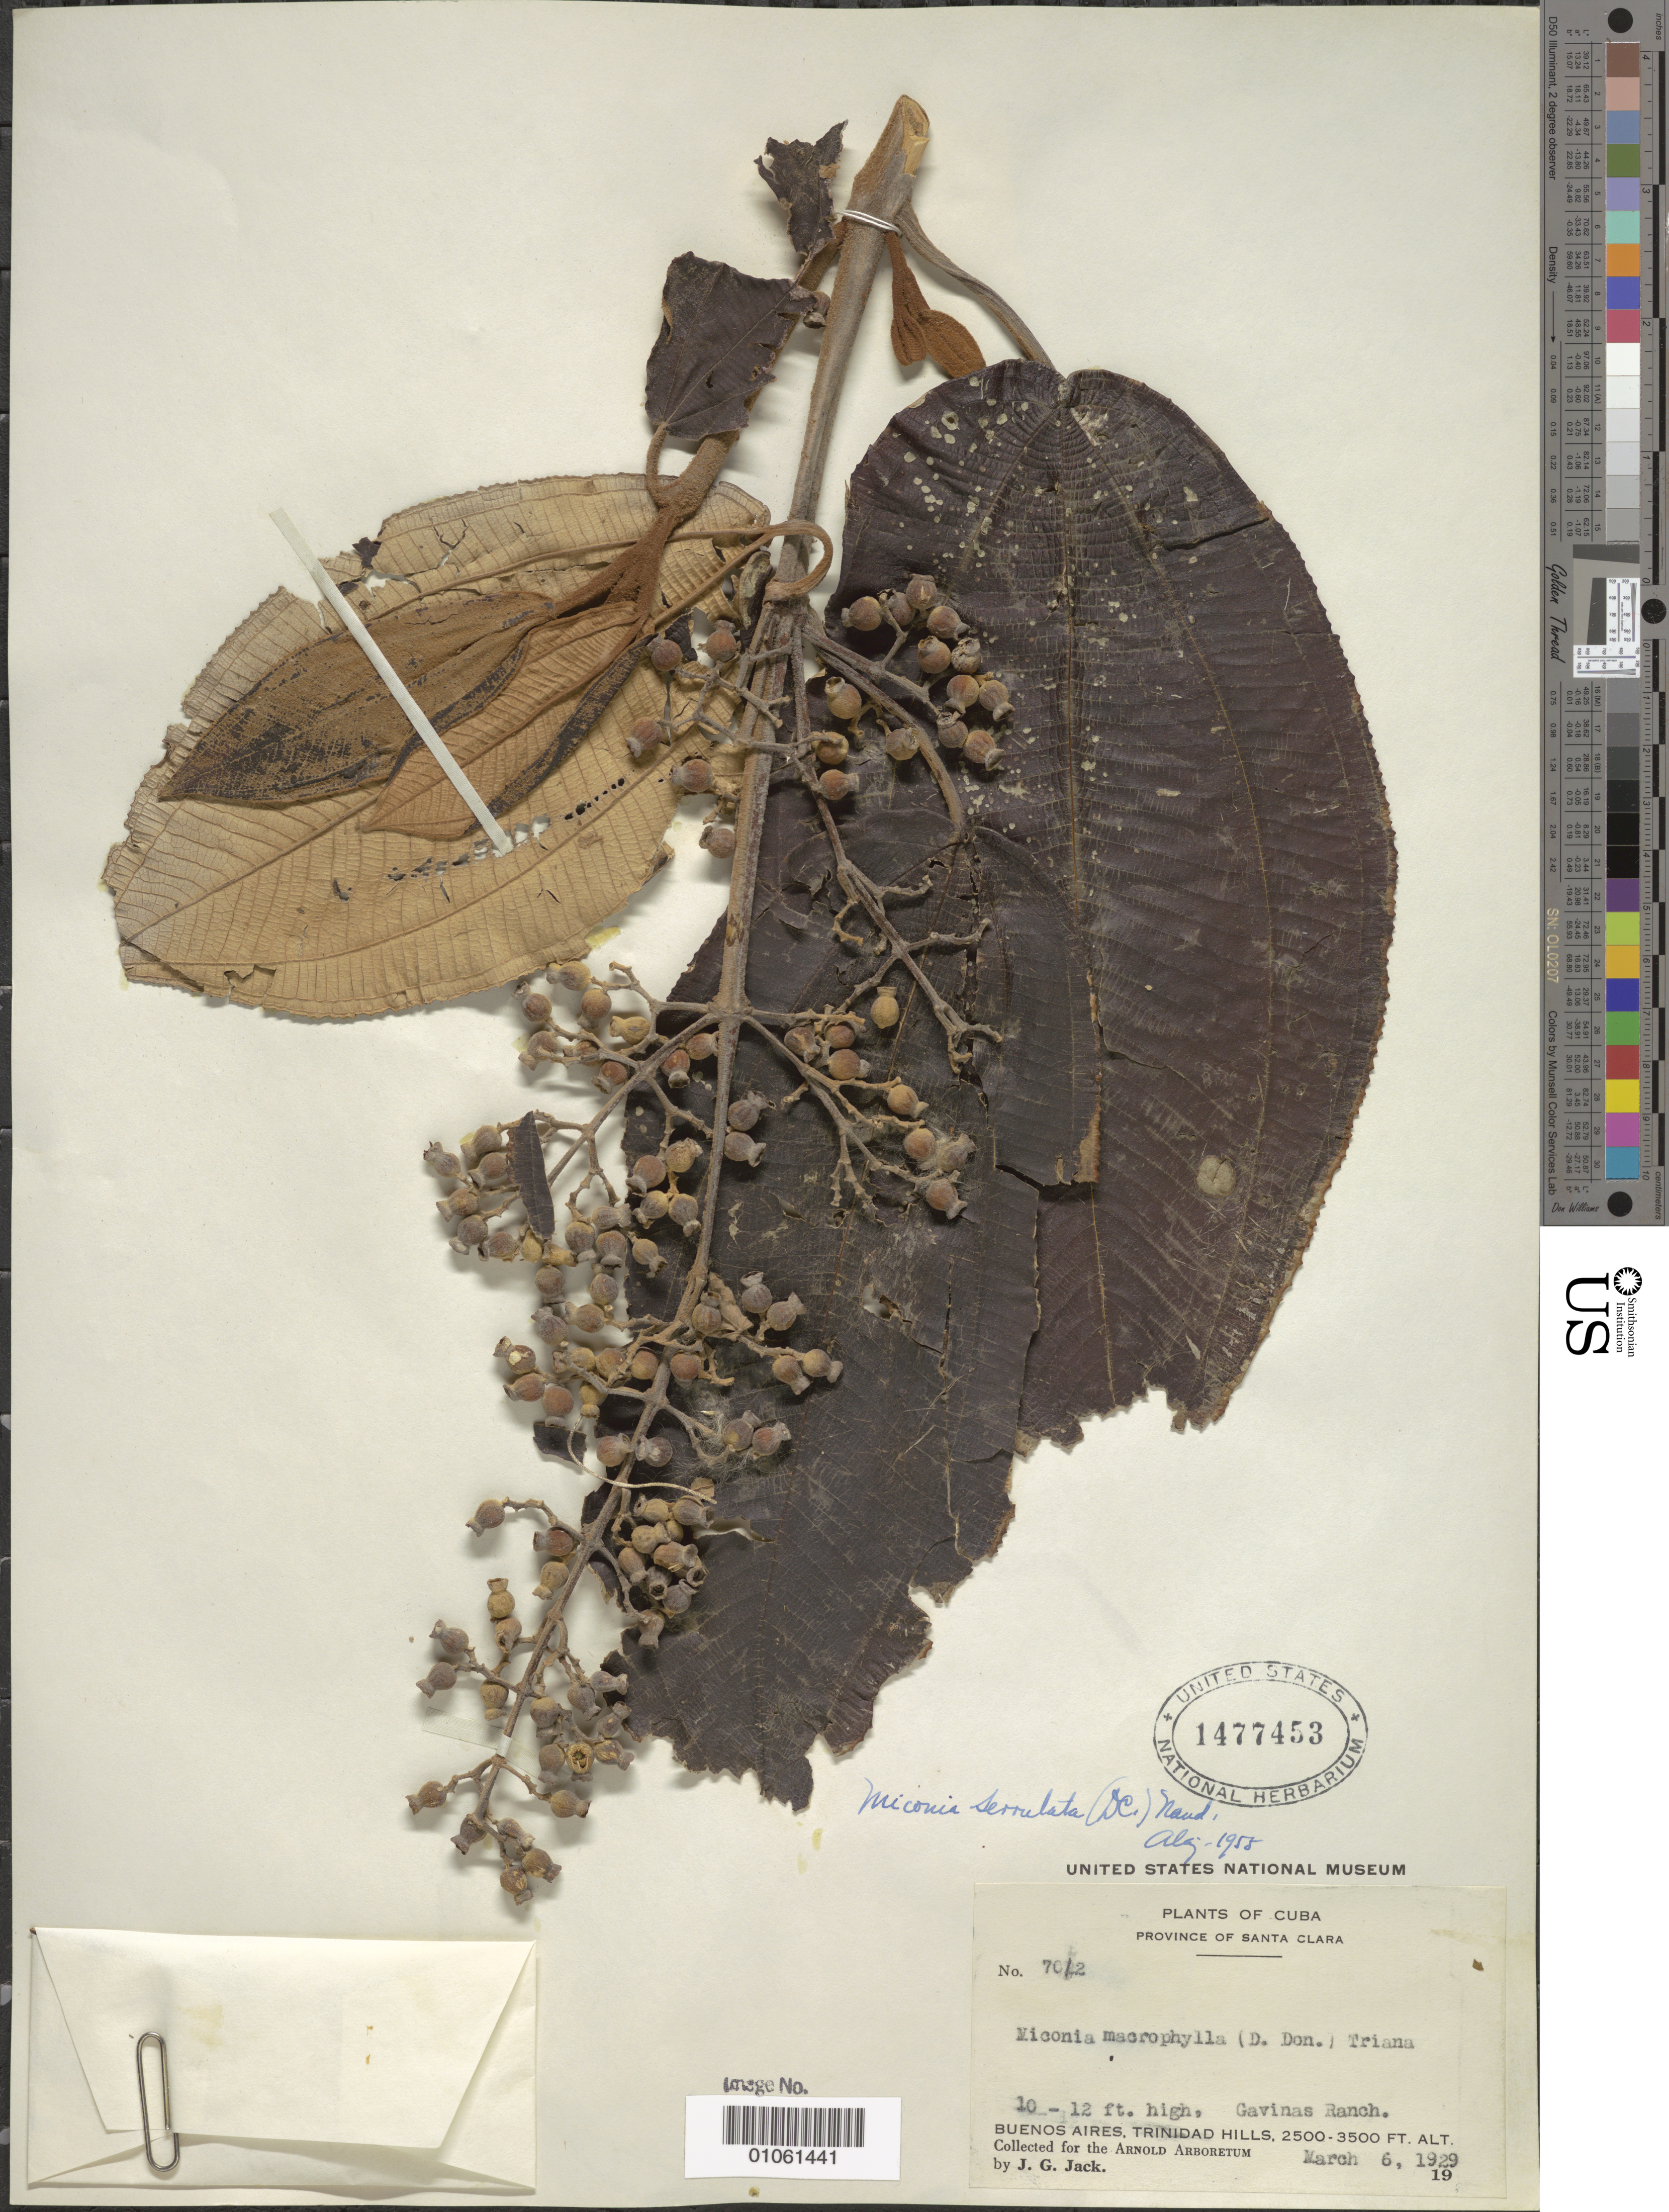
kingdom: Plantae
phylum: Tracheophyta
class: Magnoliopsida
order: Myrtales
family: Melastomataceae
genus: Miconia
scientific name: Miconia serrulata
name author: (DC.) Naudin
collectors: J. G. Jack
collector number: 7012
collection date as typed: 06 Mar 1929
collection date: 1929-03-06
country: Cuba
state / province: Santa Clara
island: Cuba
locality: Buenos Aires, Trinidad Hills; Gavinas Ranch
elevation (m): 762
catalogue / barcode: US 1477453